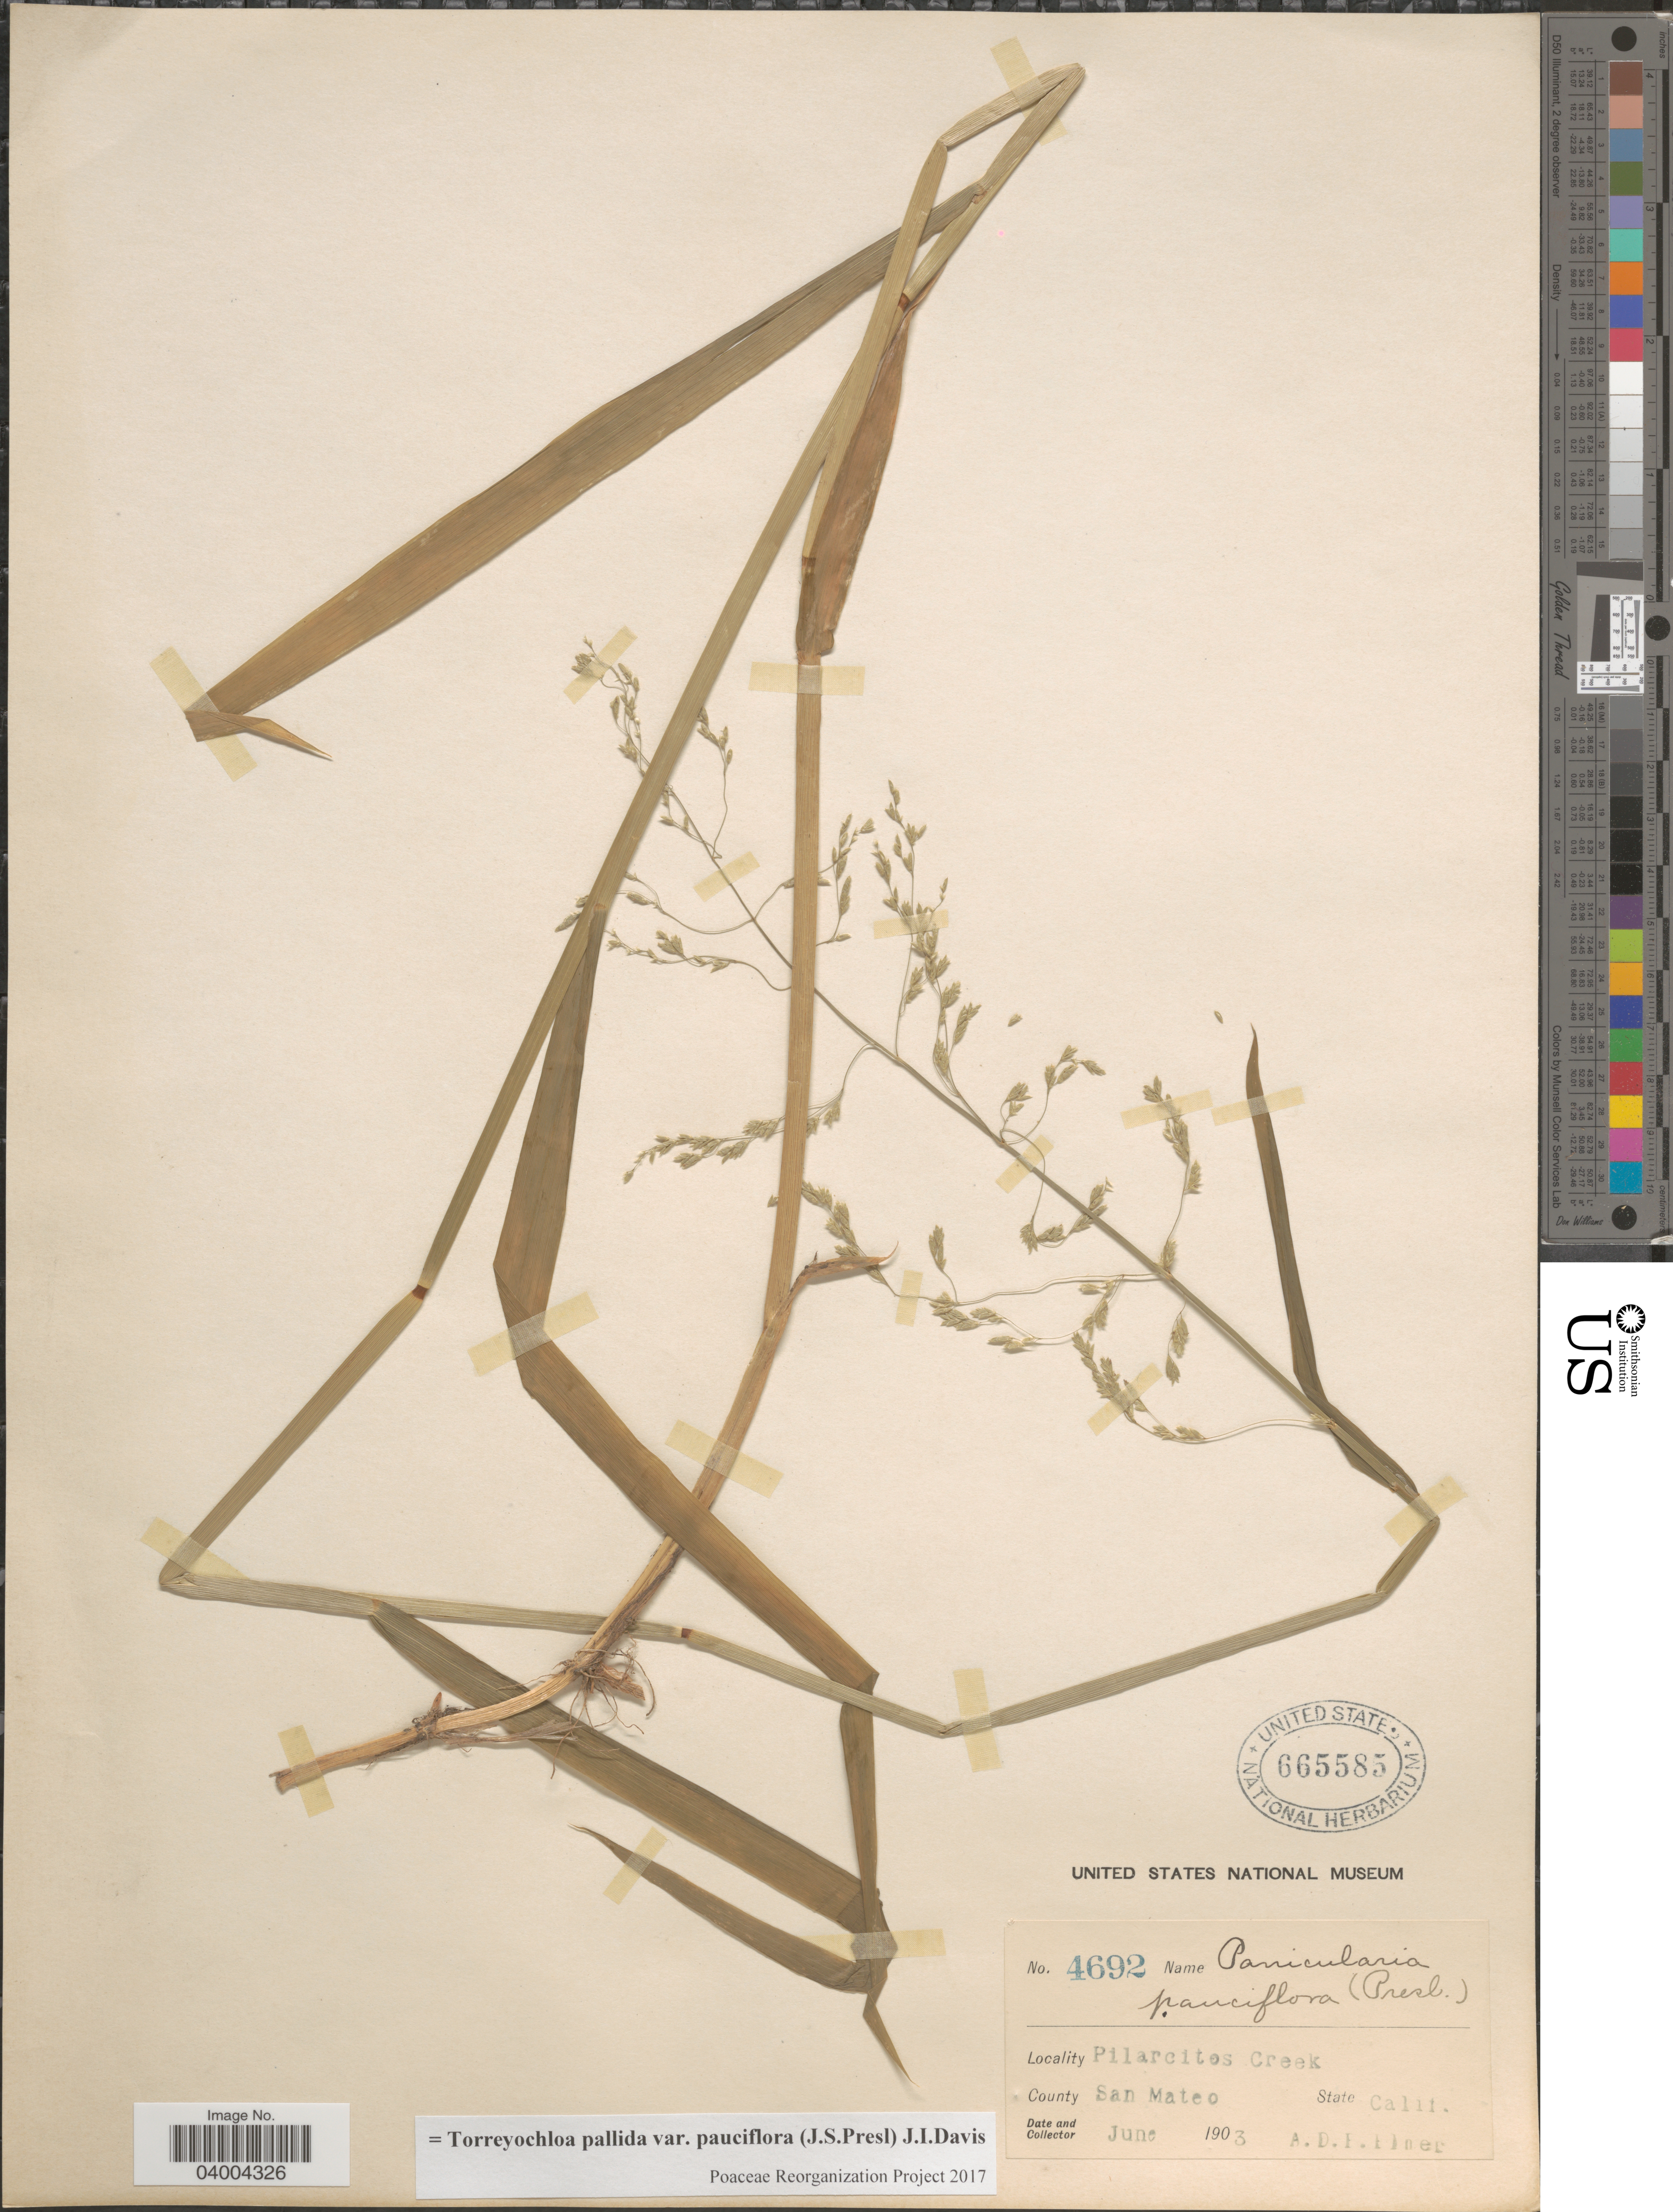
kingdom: Plantae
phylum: Tracheophyta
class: Liliopsida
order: Poales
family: Poaceae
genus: Torreyochloa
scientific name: Torreyochloa pallida var. pauciflora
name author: (J. Presl) J.I. Davis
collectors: A. D. E. Elmer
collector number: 4692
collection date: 1903-06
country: United States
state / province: California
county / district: San Mateo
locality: Pilarcitos Creek. County San Mateo.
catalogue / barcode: US 665585